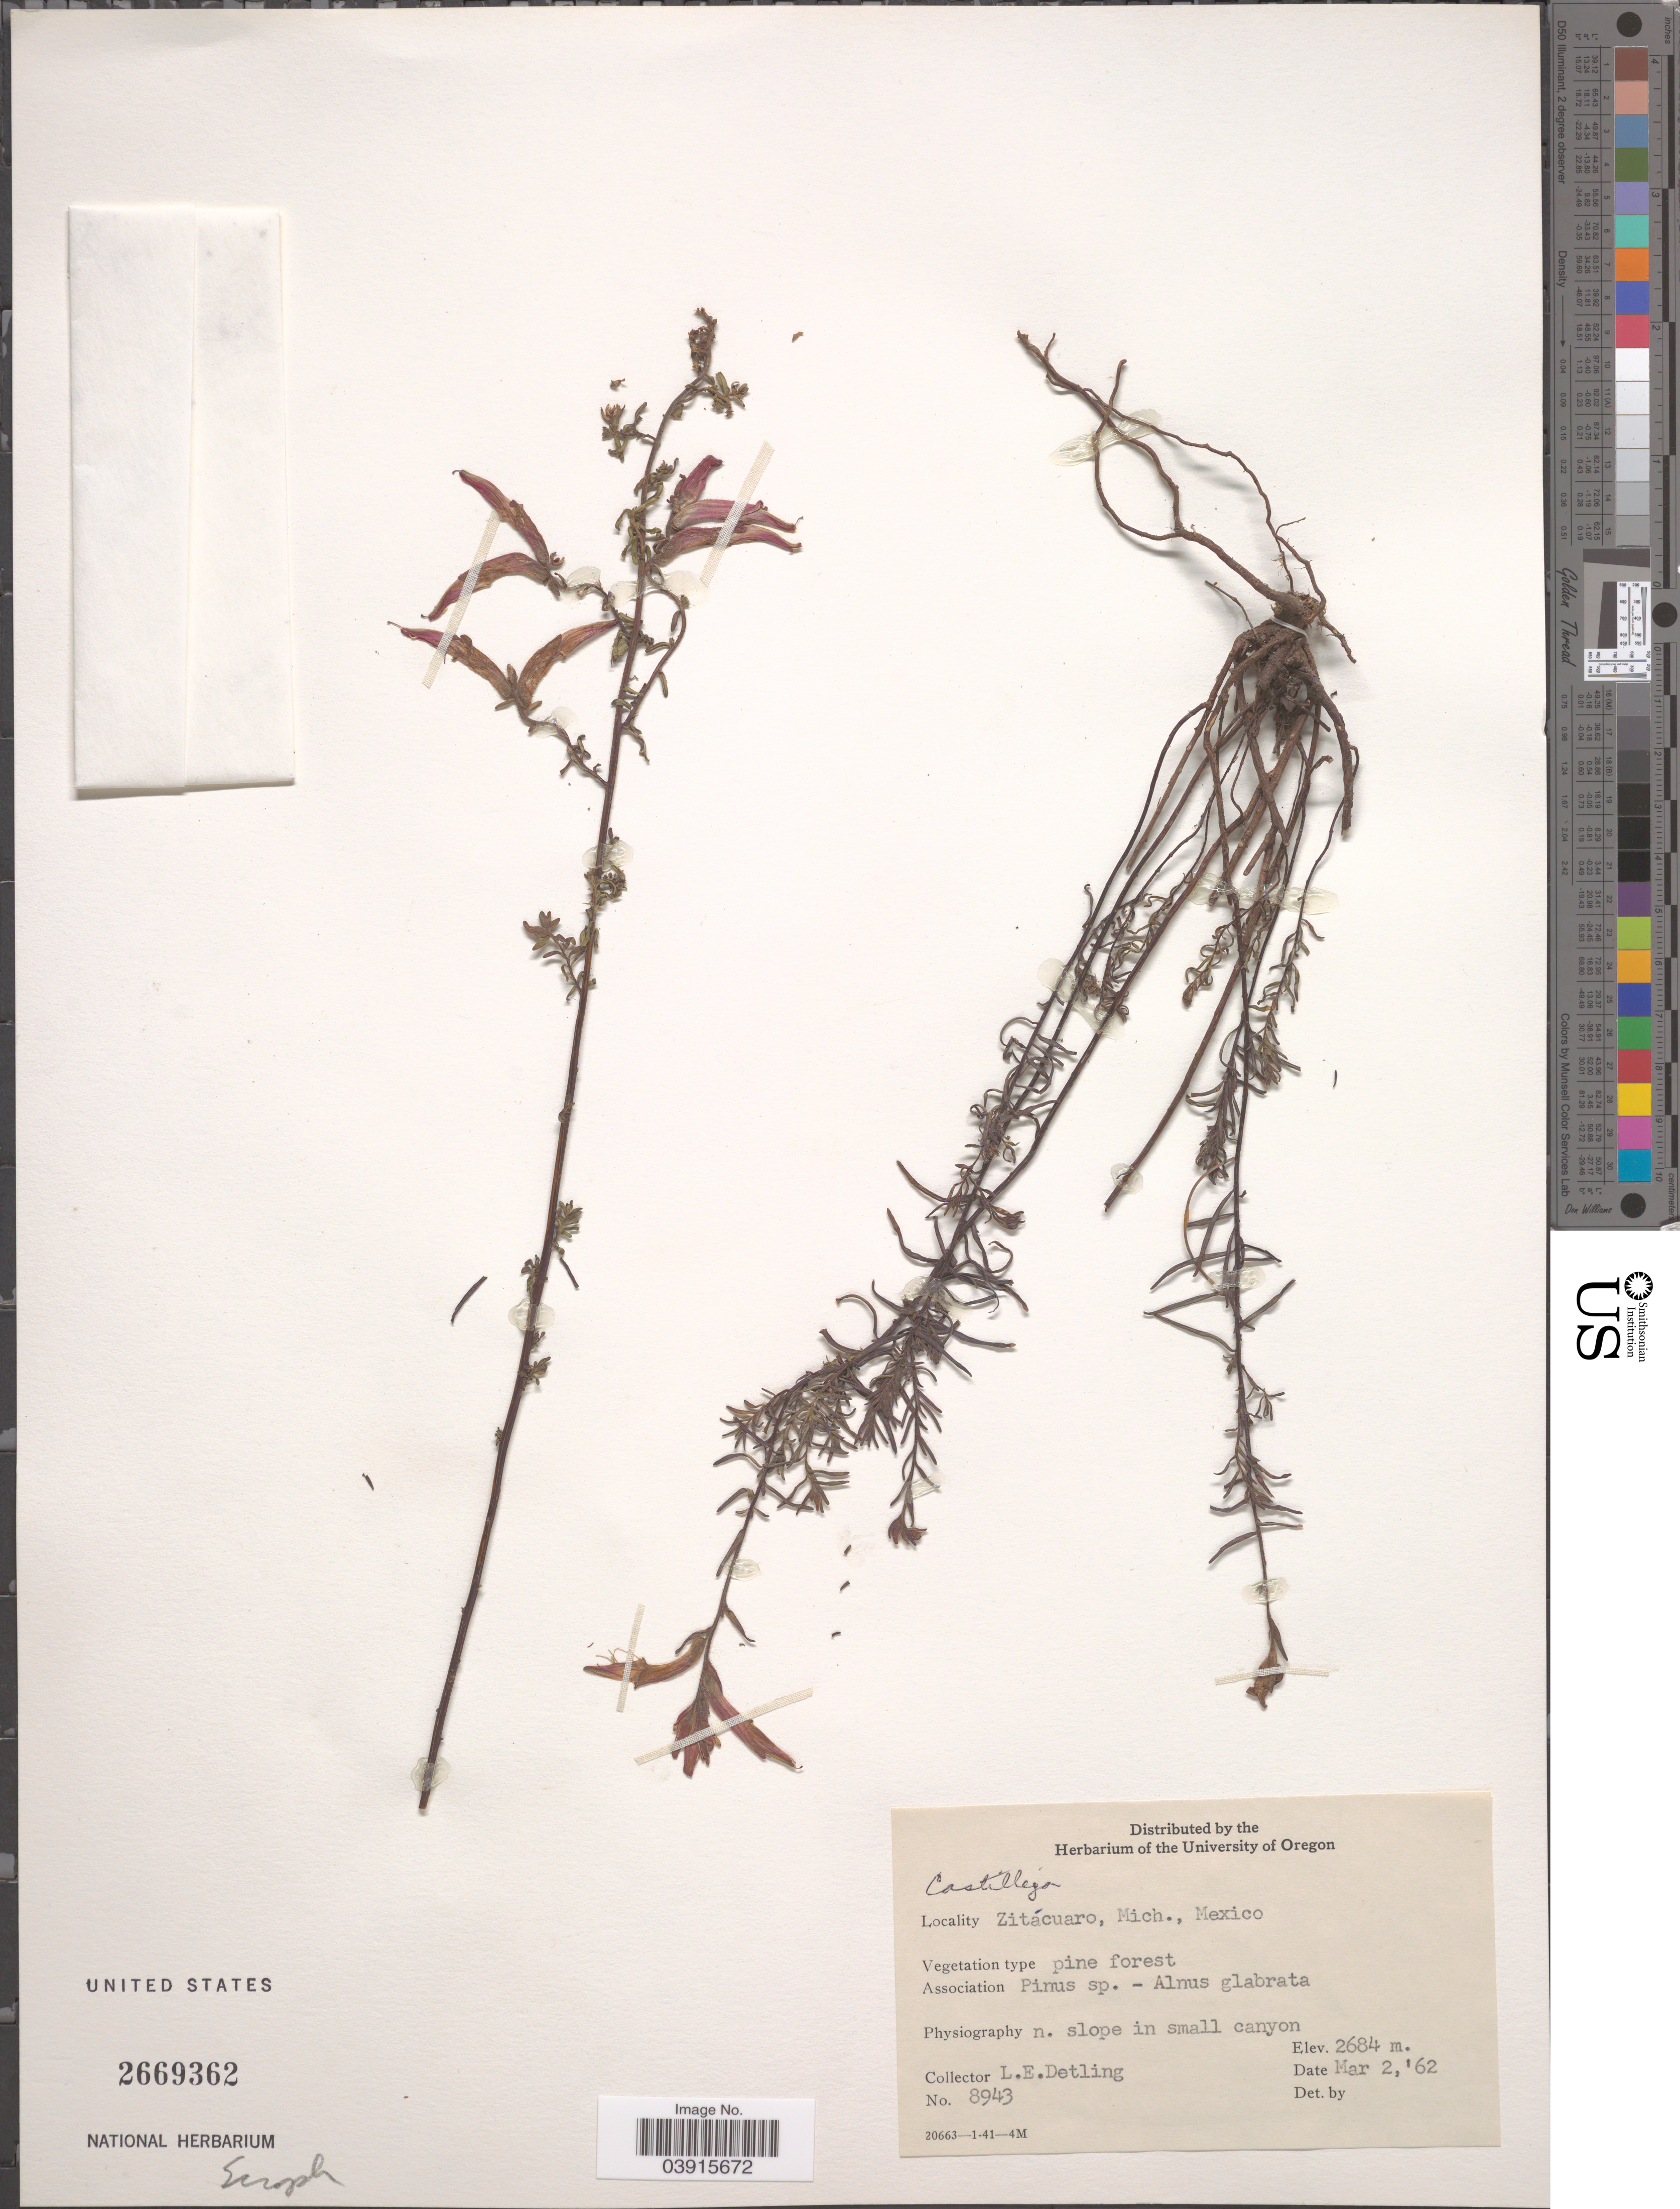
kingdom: Plantae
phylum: Tracheophyta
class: Magnoliopsida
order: Lamiales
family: Orobanchaceae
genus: Castilleja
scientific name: Castilleja tenuiflora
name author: Benth.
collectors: L. E. Detling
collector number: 8943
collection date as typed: Transcribed d/m/y: 2/3/62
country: Mexico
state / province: Michoacán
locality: Zitácuaro.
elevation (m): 2684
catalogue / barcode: US 2669362